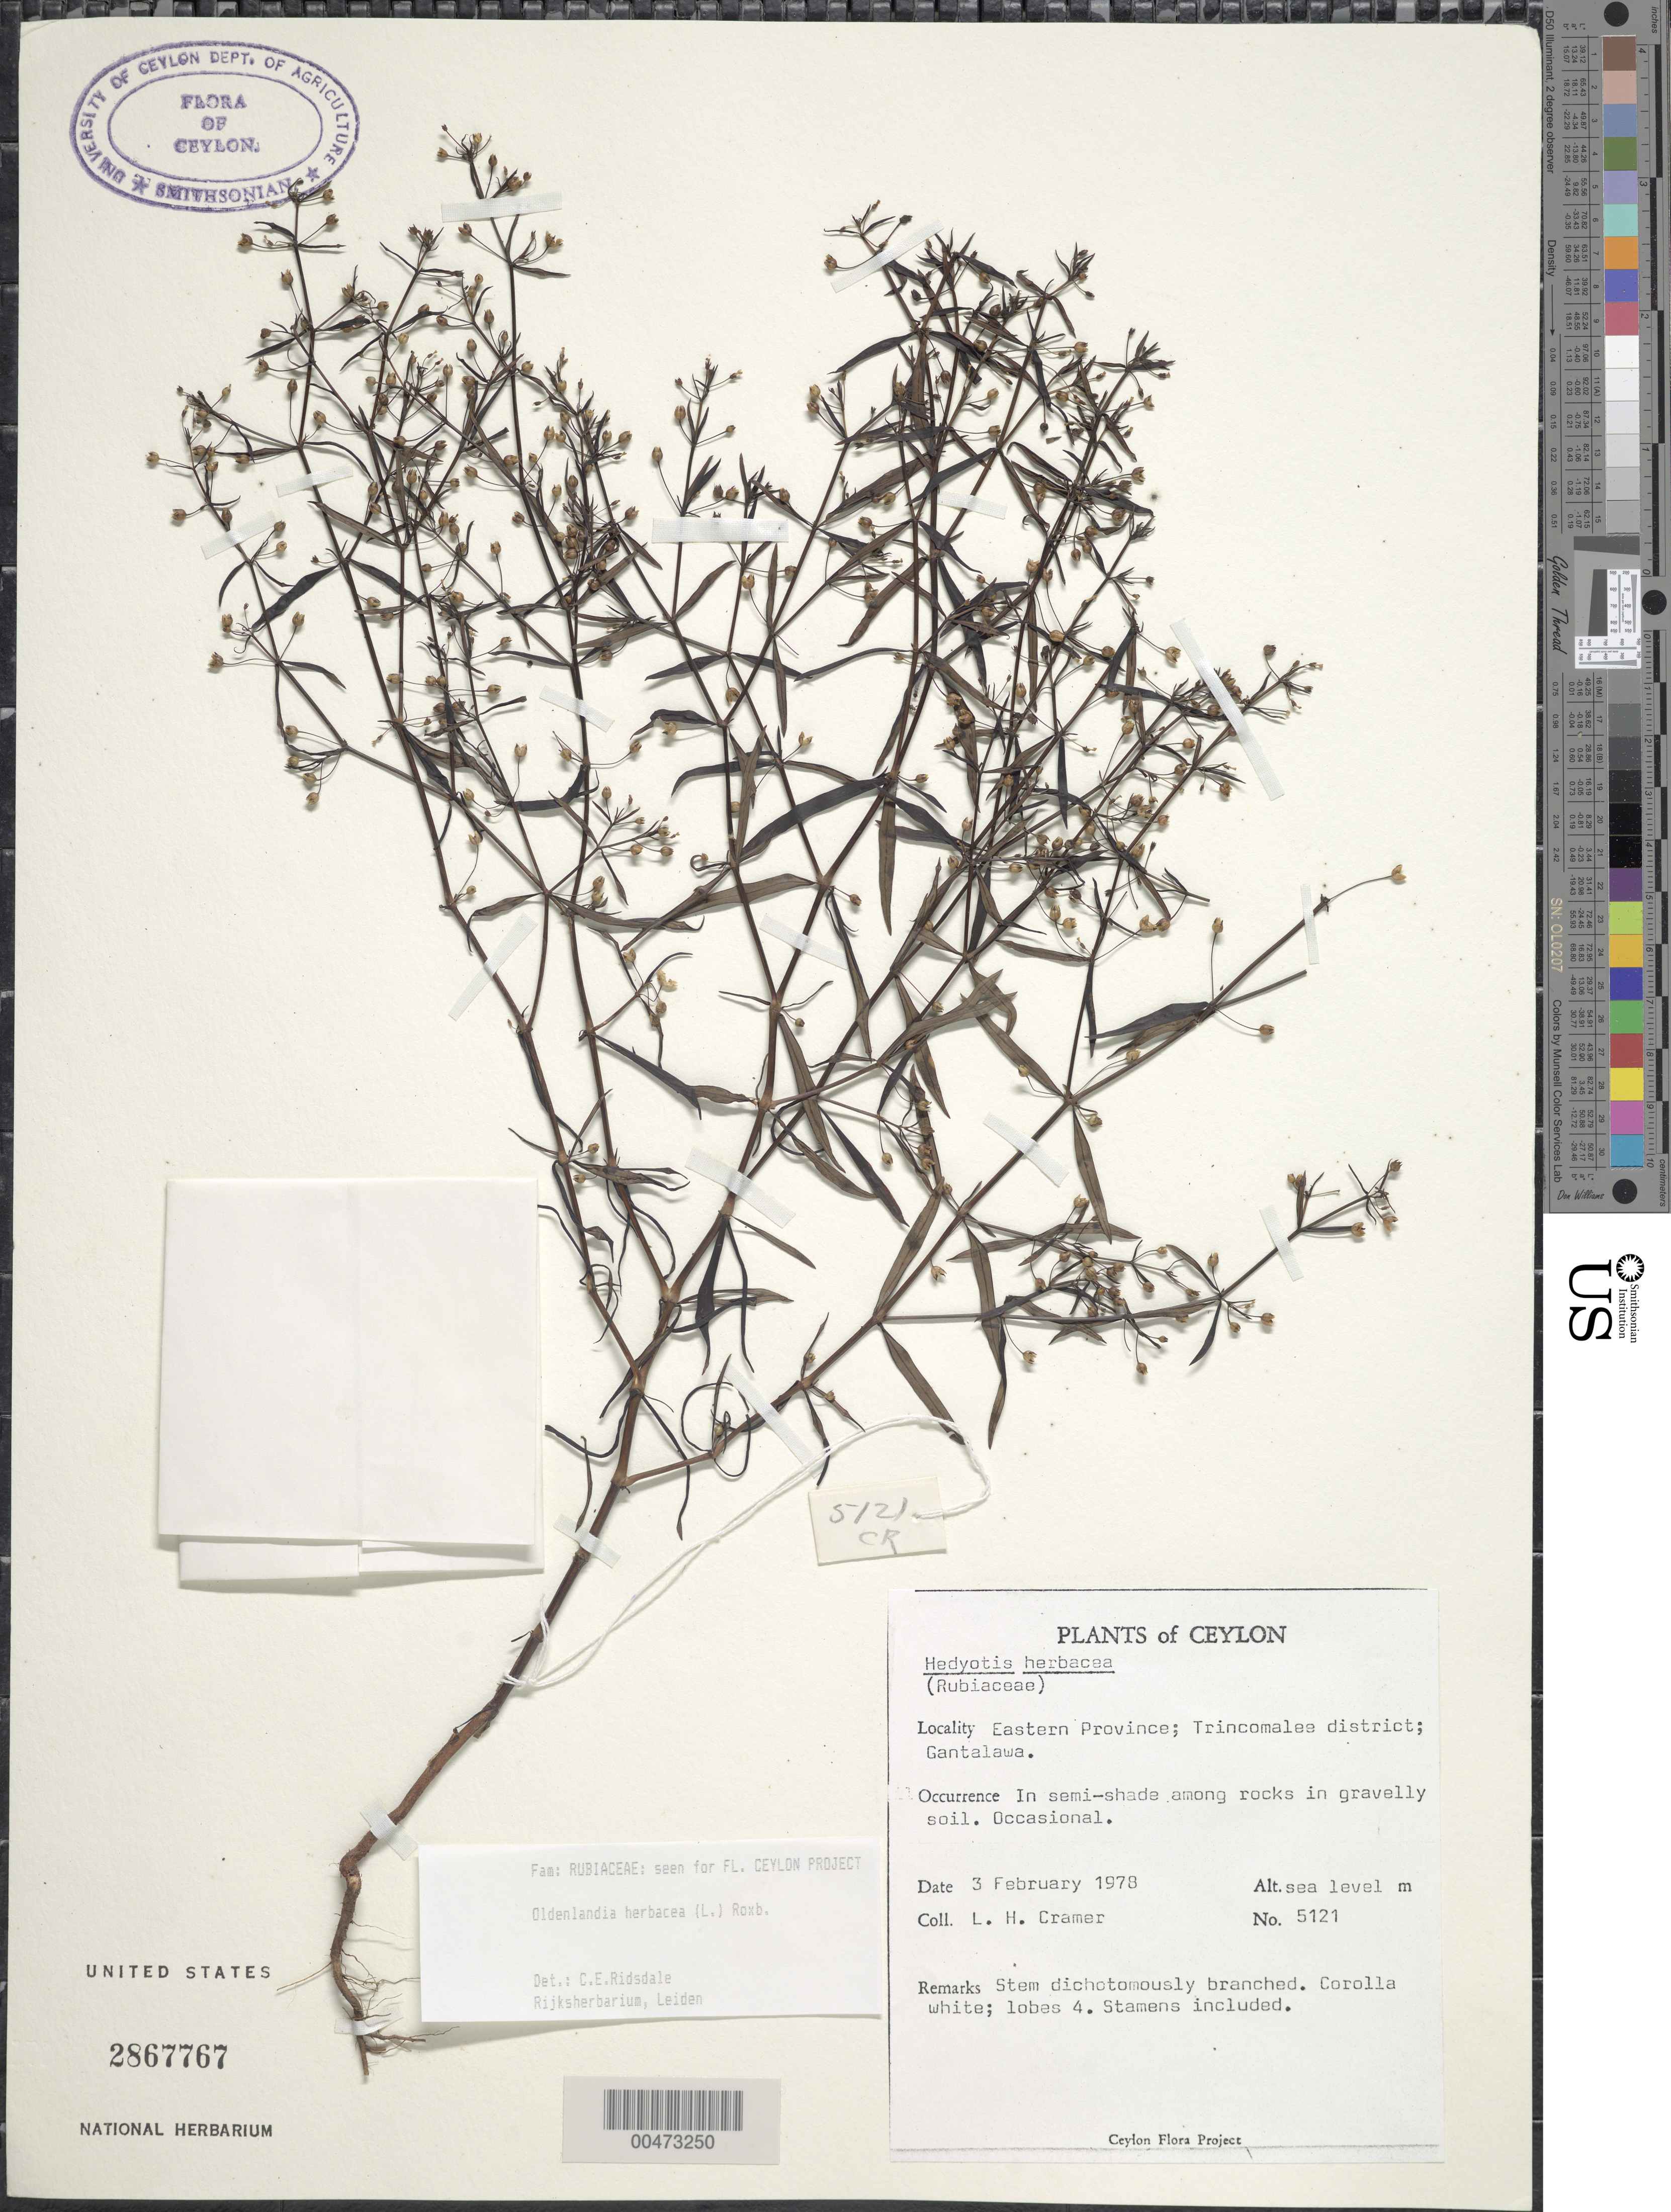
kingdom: Plantae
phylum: Tracheophyta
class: Magnoliopsida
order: Gentianales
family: Rubiaceae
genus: Oldenlandia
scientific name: Oldenlandia herbacea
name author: (L.) Roxb.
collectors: L. H. Cramer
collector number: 5121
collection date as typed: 03 Feb 1978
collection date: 1978-02-03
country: Sri Lanka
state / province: Eastern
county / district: Trincomalee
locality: Gantalawa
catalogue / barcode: US 2867767